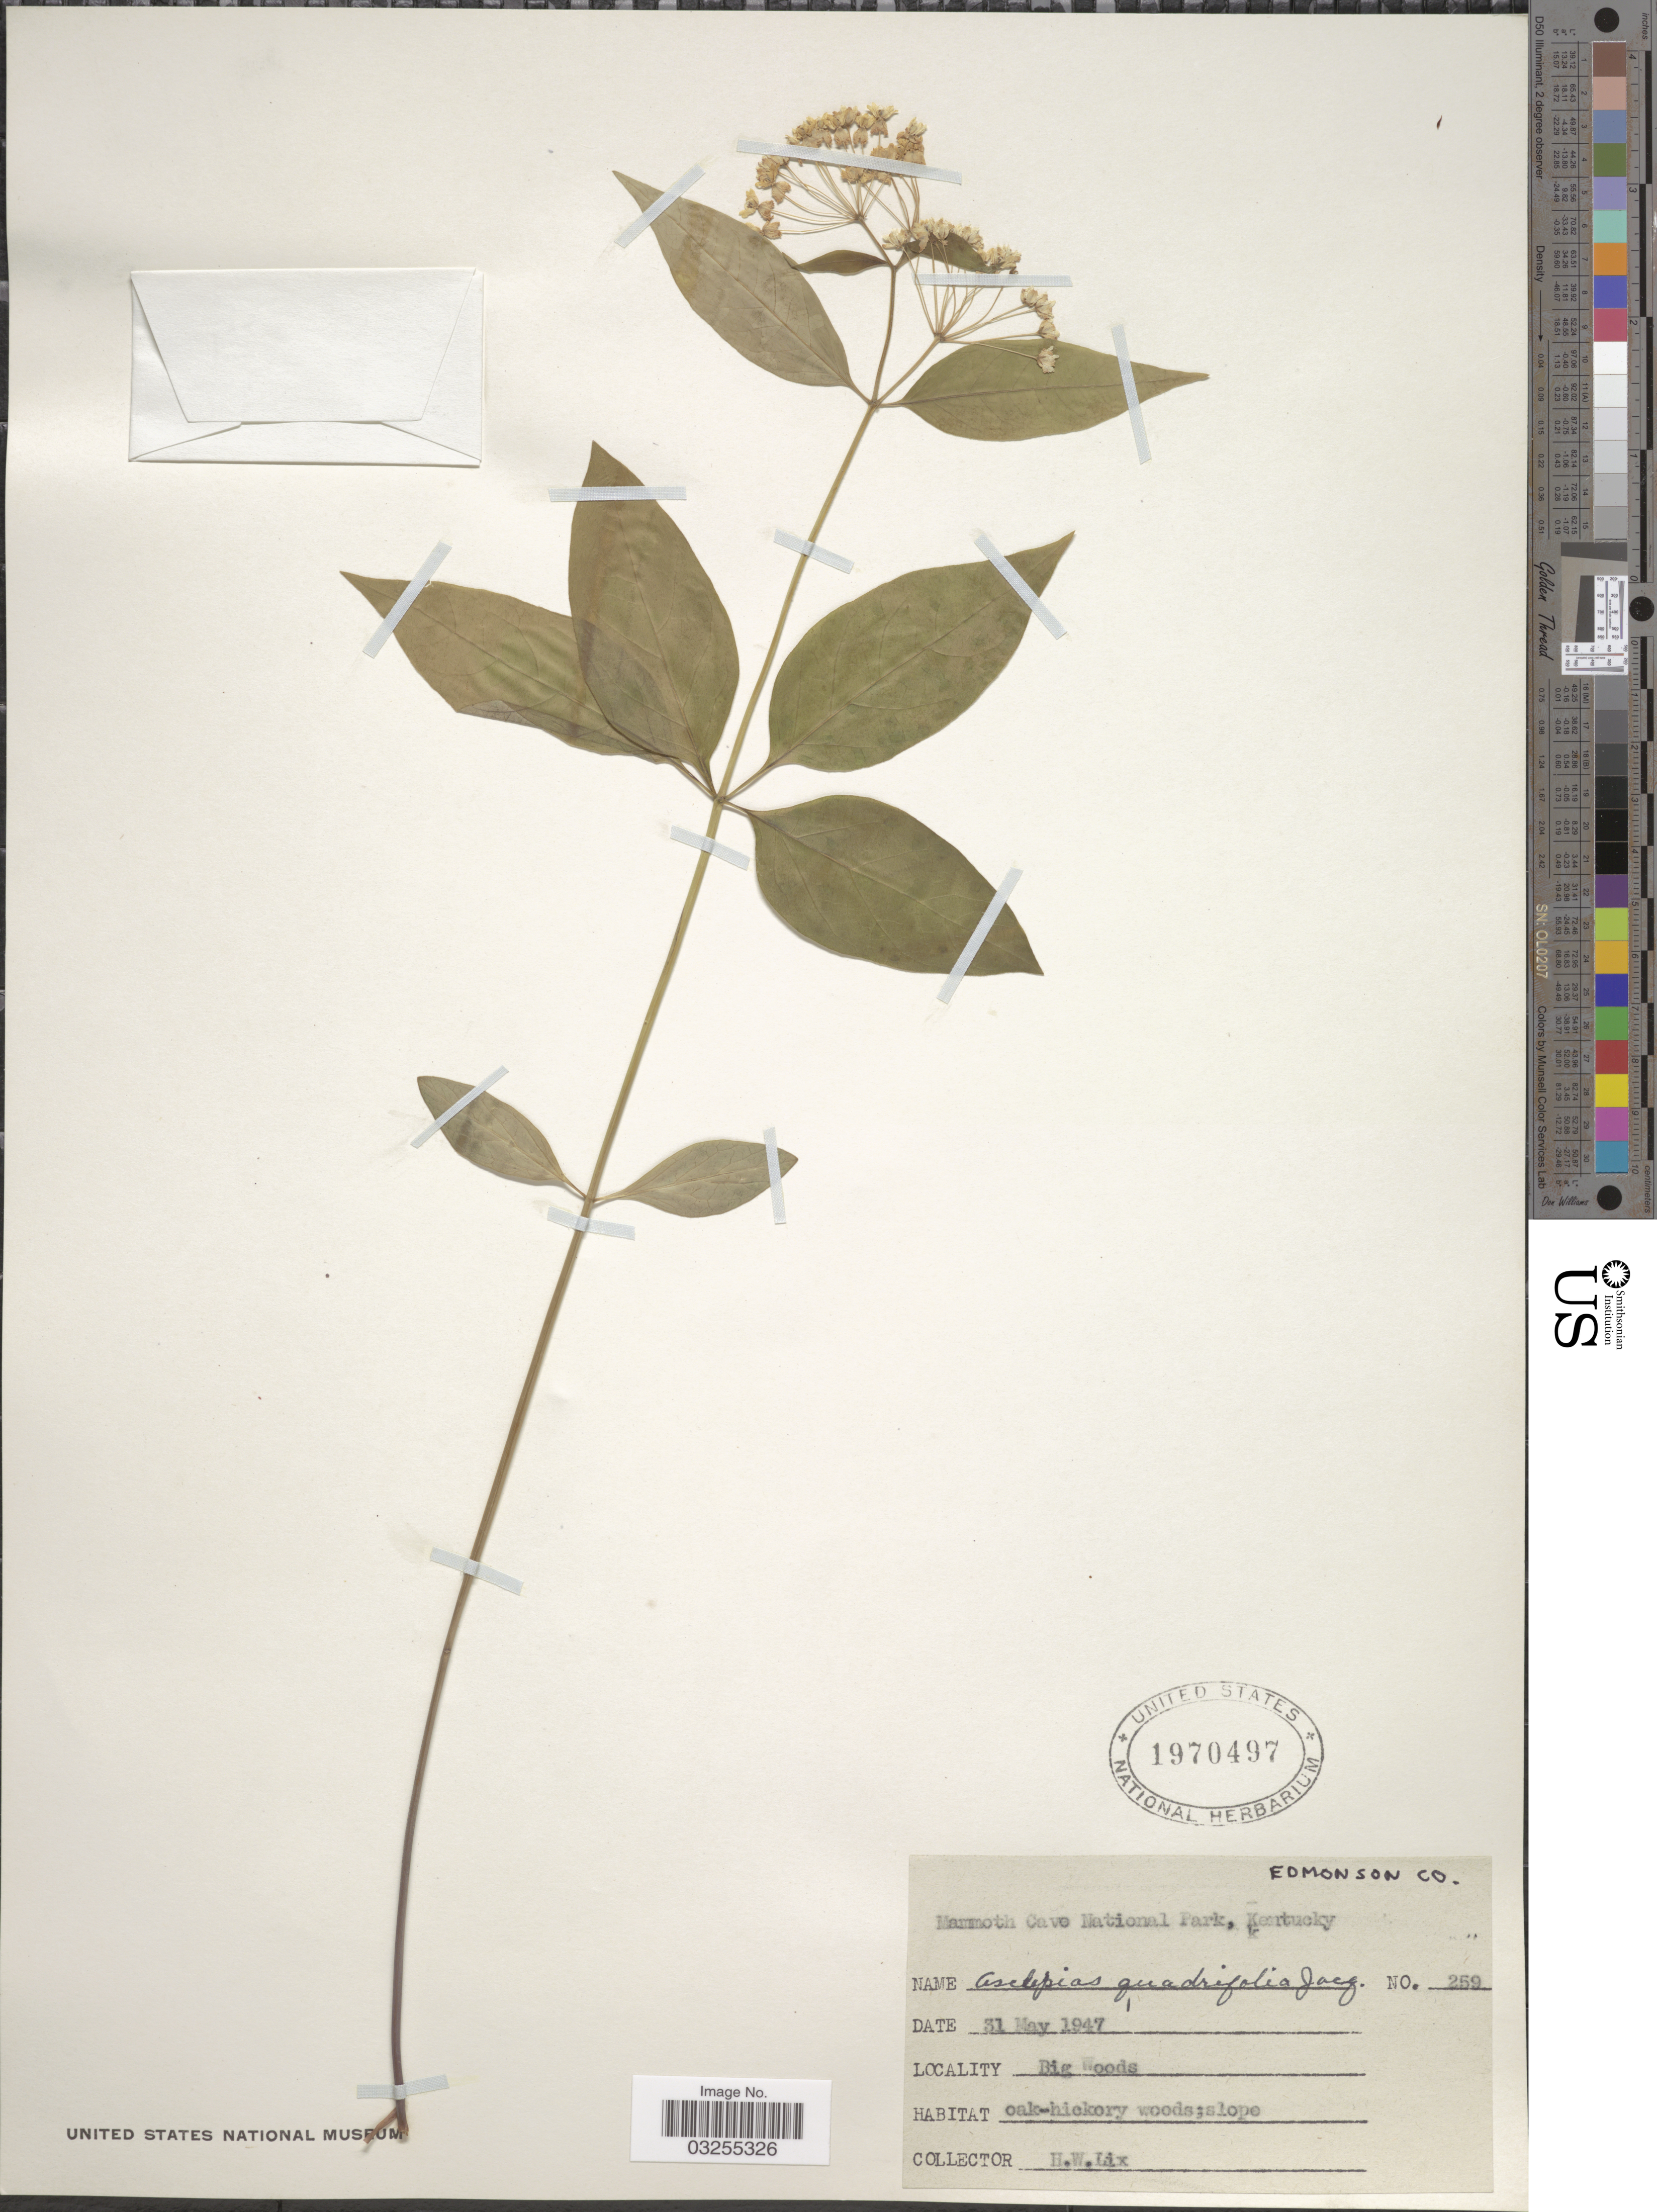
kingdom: Plantae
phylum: Tracheophyta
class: Magnoliopsida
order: Gentianales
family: Apocynaceae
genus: Asclepias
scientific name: Asclepias quadrifolia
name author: Jacq.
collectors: H. W. Lix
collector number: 259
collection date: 1947-05-31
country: United States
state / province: Kentucky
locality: Mammoth Cave National Park. Edmonson Co. Big Woods.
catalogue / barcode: US 1970497